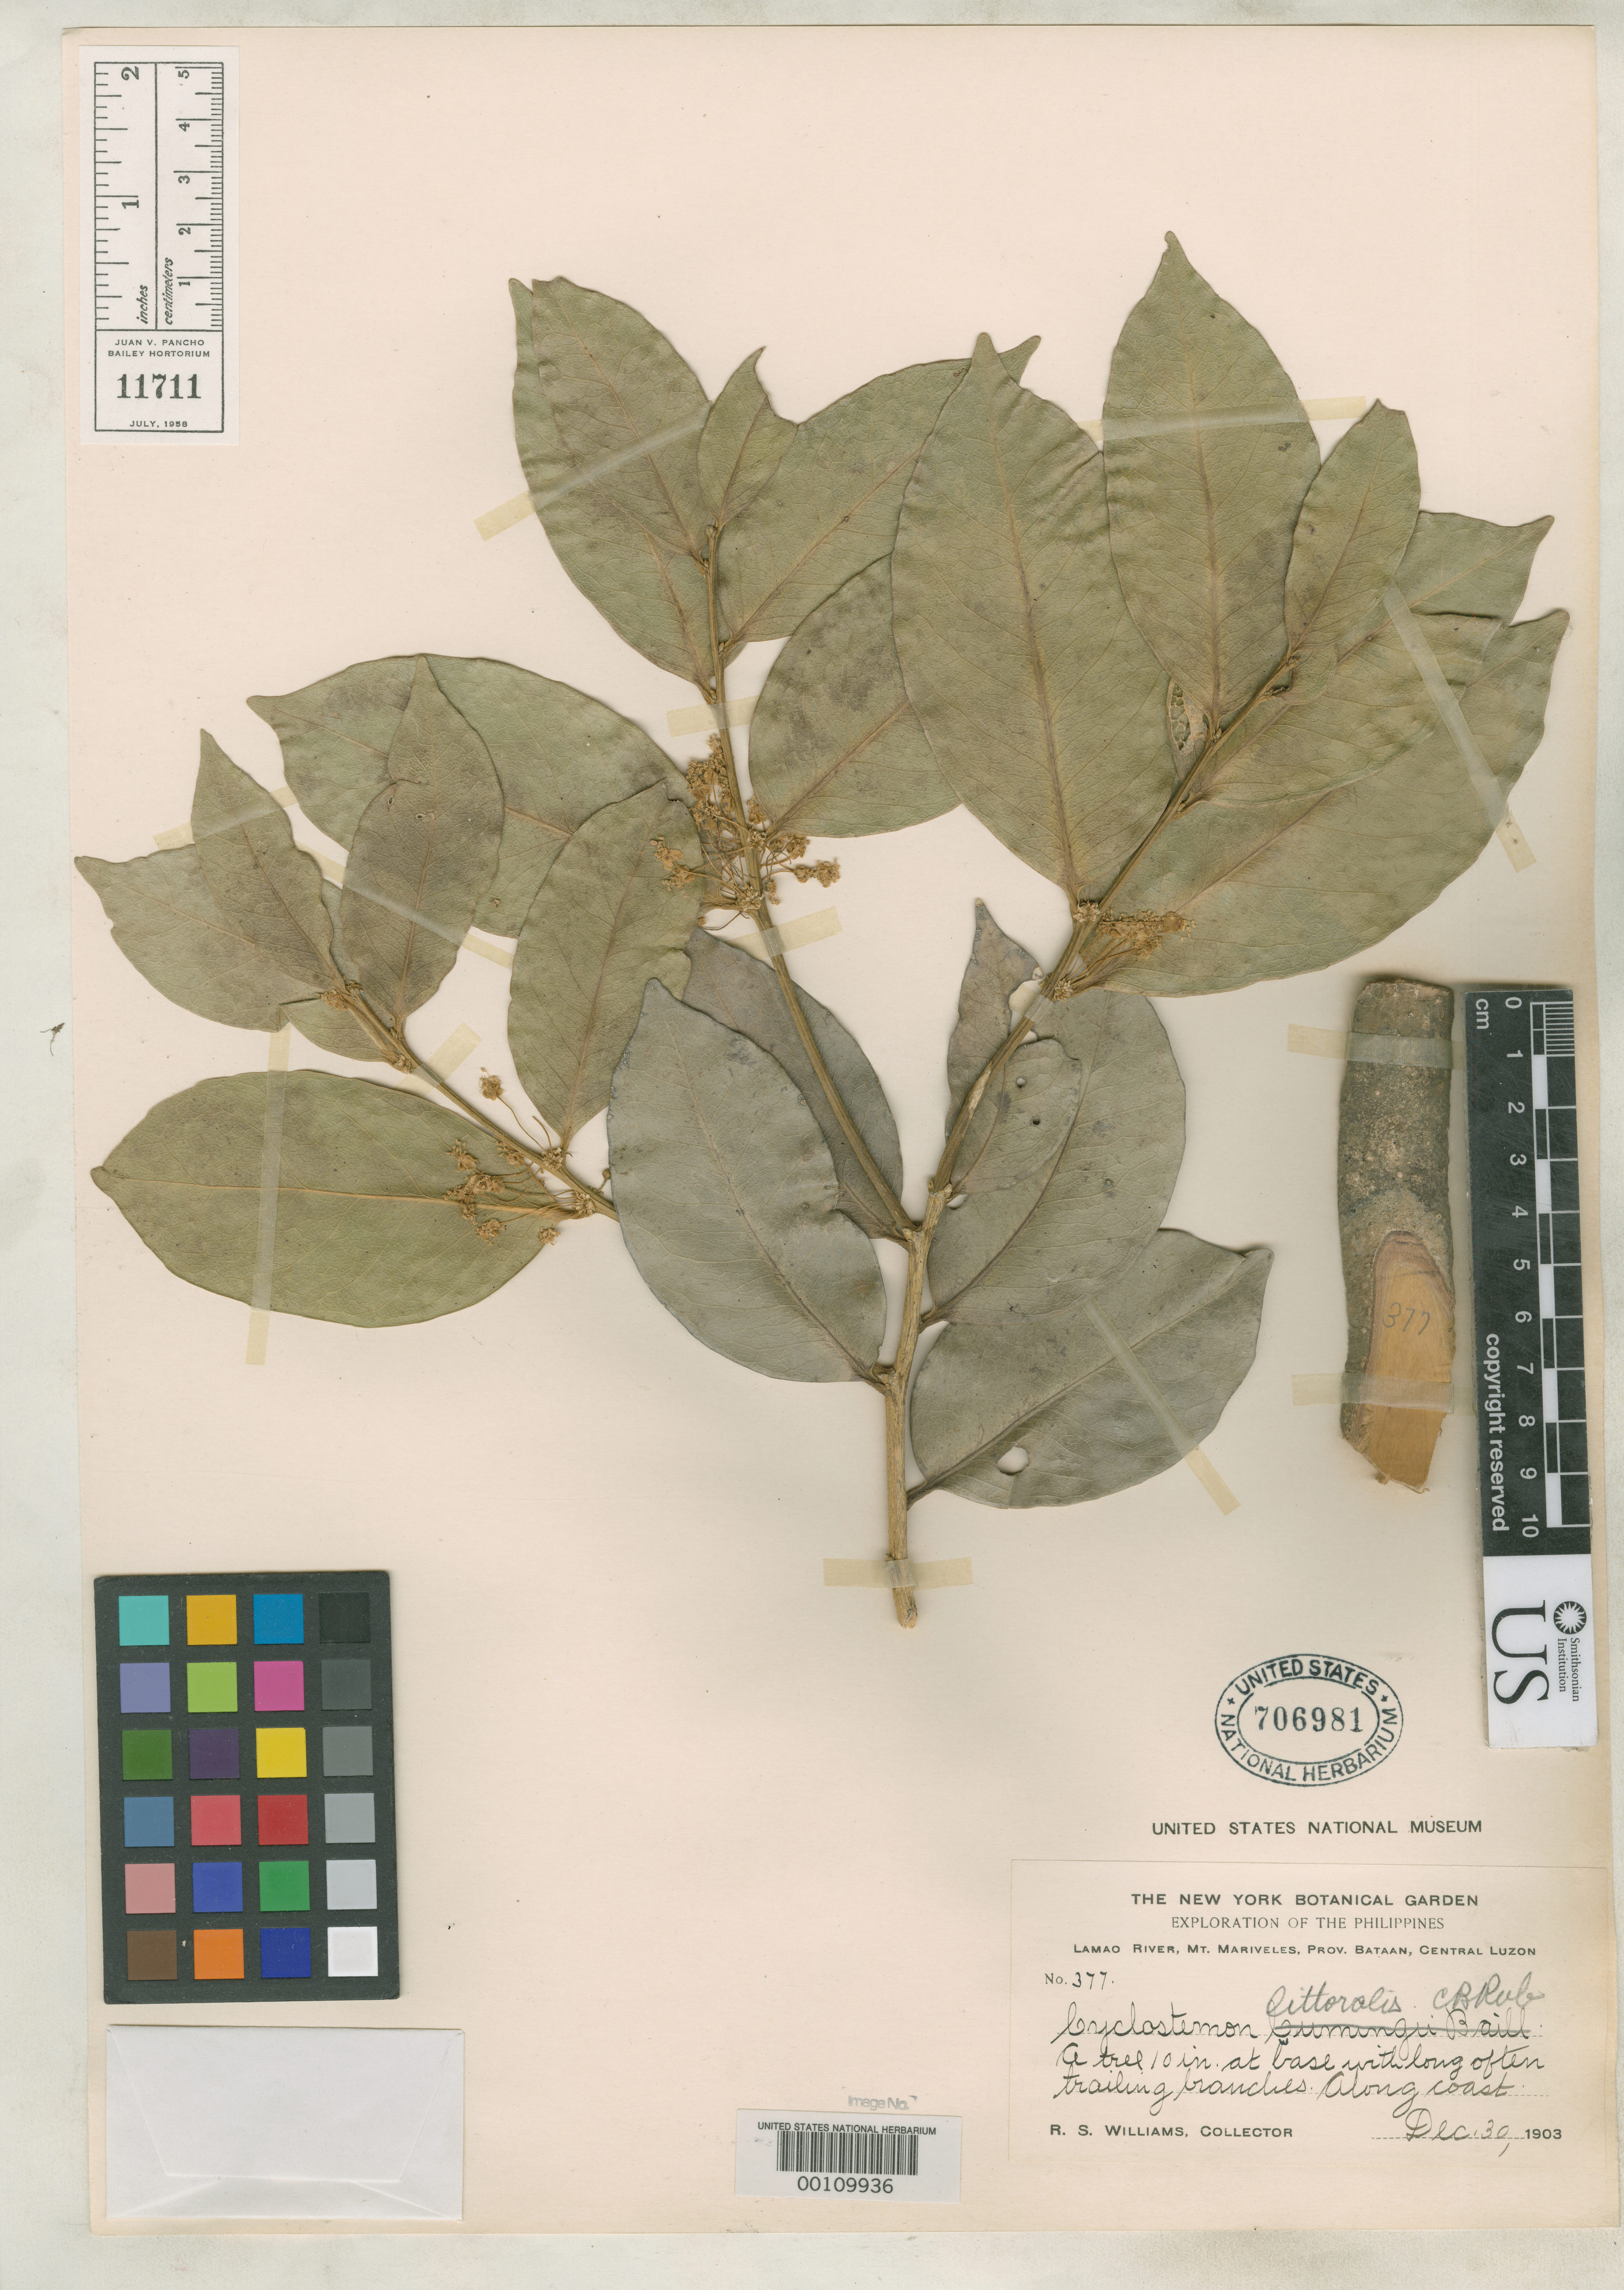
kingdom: Plantae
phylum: Tracheophyta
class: Magnoliopsida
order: Malpighiales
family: Putranjivaceae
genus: Cyclostemon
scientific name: Cyclostemon littoralis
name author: C.B. Rob.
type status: Isotype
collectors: R. S. Williams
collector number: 377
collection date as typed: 11 May 1905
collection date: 1905-05-11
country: Philippines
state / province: Central Luzon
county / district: Bataan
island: Luzon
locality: Mt. Mariveles, Lamao River.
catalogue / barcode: US 706981